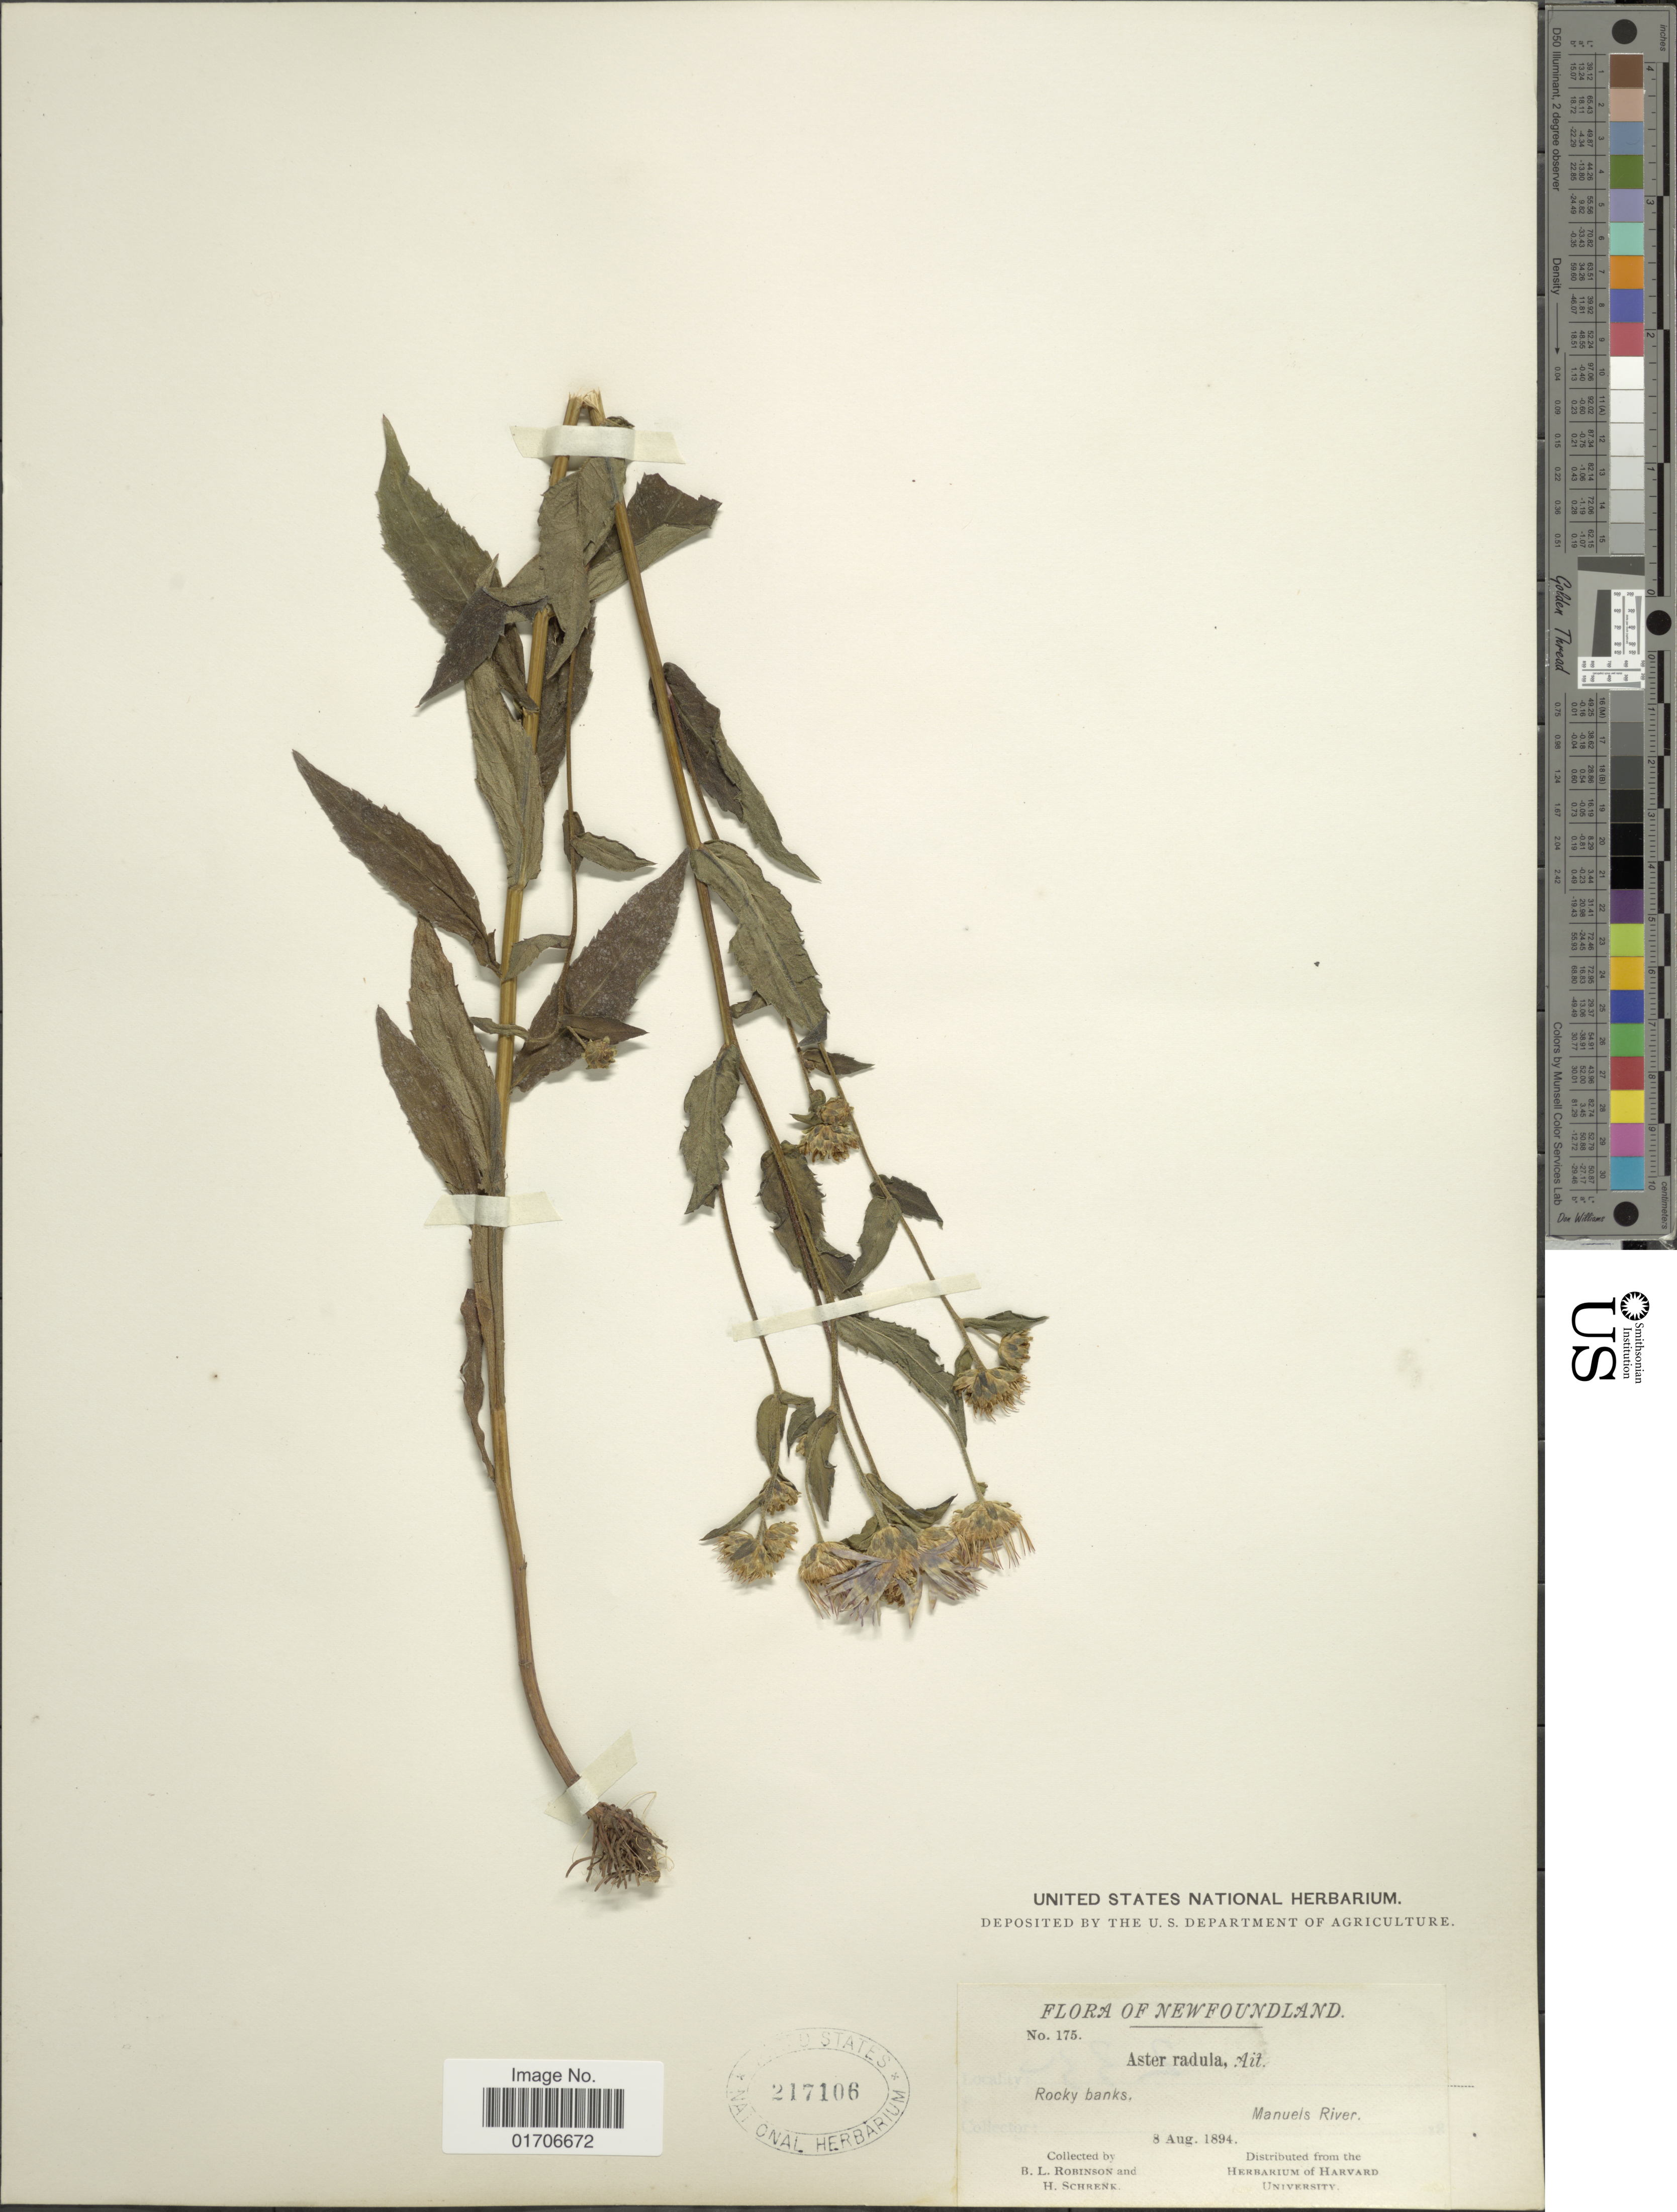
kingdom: Plantae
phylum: Tracheophyta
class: Magnoliopsida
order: Asterales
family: Asteraceae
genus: Eurybia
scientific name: Eurybia radula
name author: (Aiton) G.L. Nesom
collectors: B. L. Robinson & H. v. Schrenk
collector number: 175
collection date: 1894-08-08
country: Canada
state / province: Newfoundland and Labrador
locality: Rocky banks, Manuels River.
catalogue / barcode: US 217106